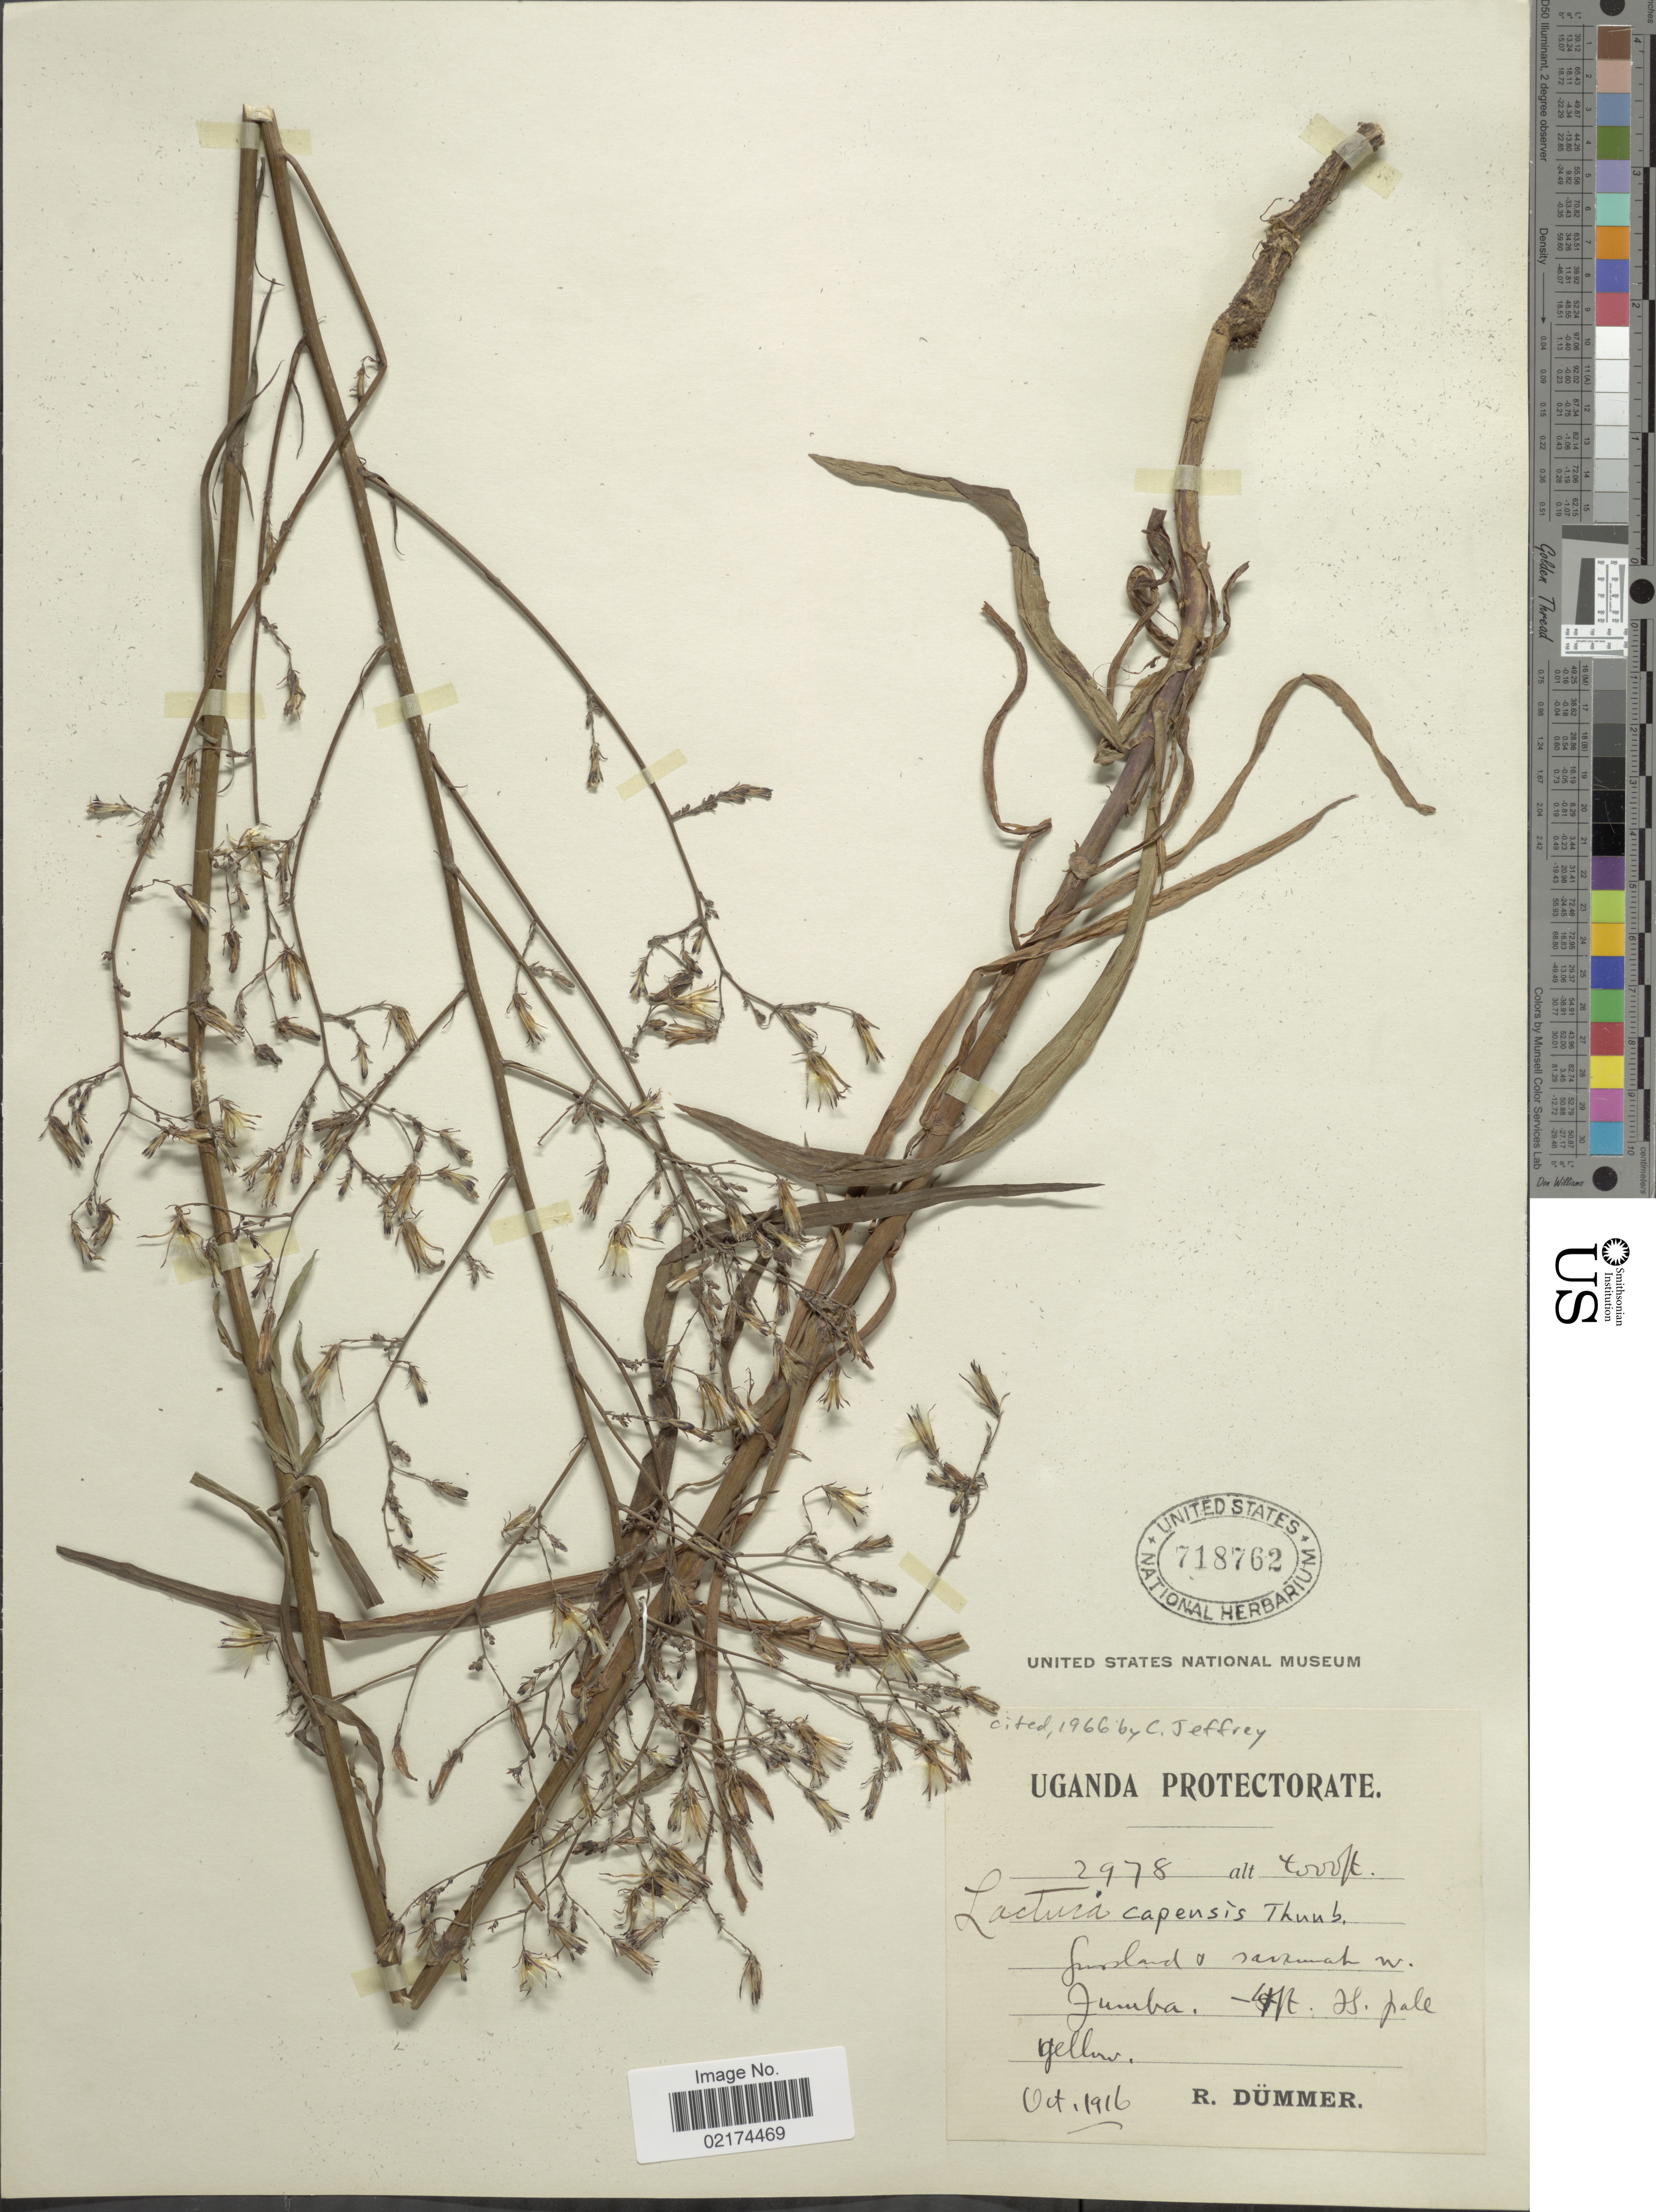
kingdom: Plantae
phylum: Tracheophyta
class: Magnoliopsida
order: Asterales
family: Asteraceae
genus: Lactuca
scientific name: Lactuca inermis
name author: Forssk.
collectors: R. A. Dümmer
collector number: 2978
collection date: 1916-10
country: Uganda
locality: Grassland and savannah w. Jumba [interpreted]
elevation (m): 1219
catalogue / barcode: US 718762